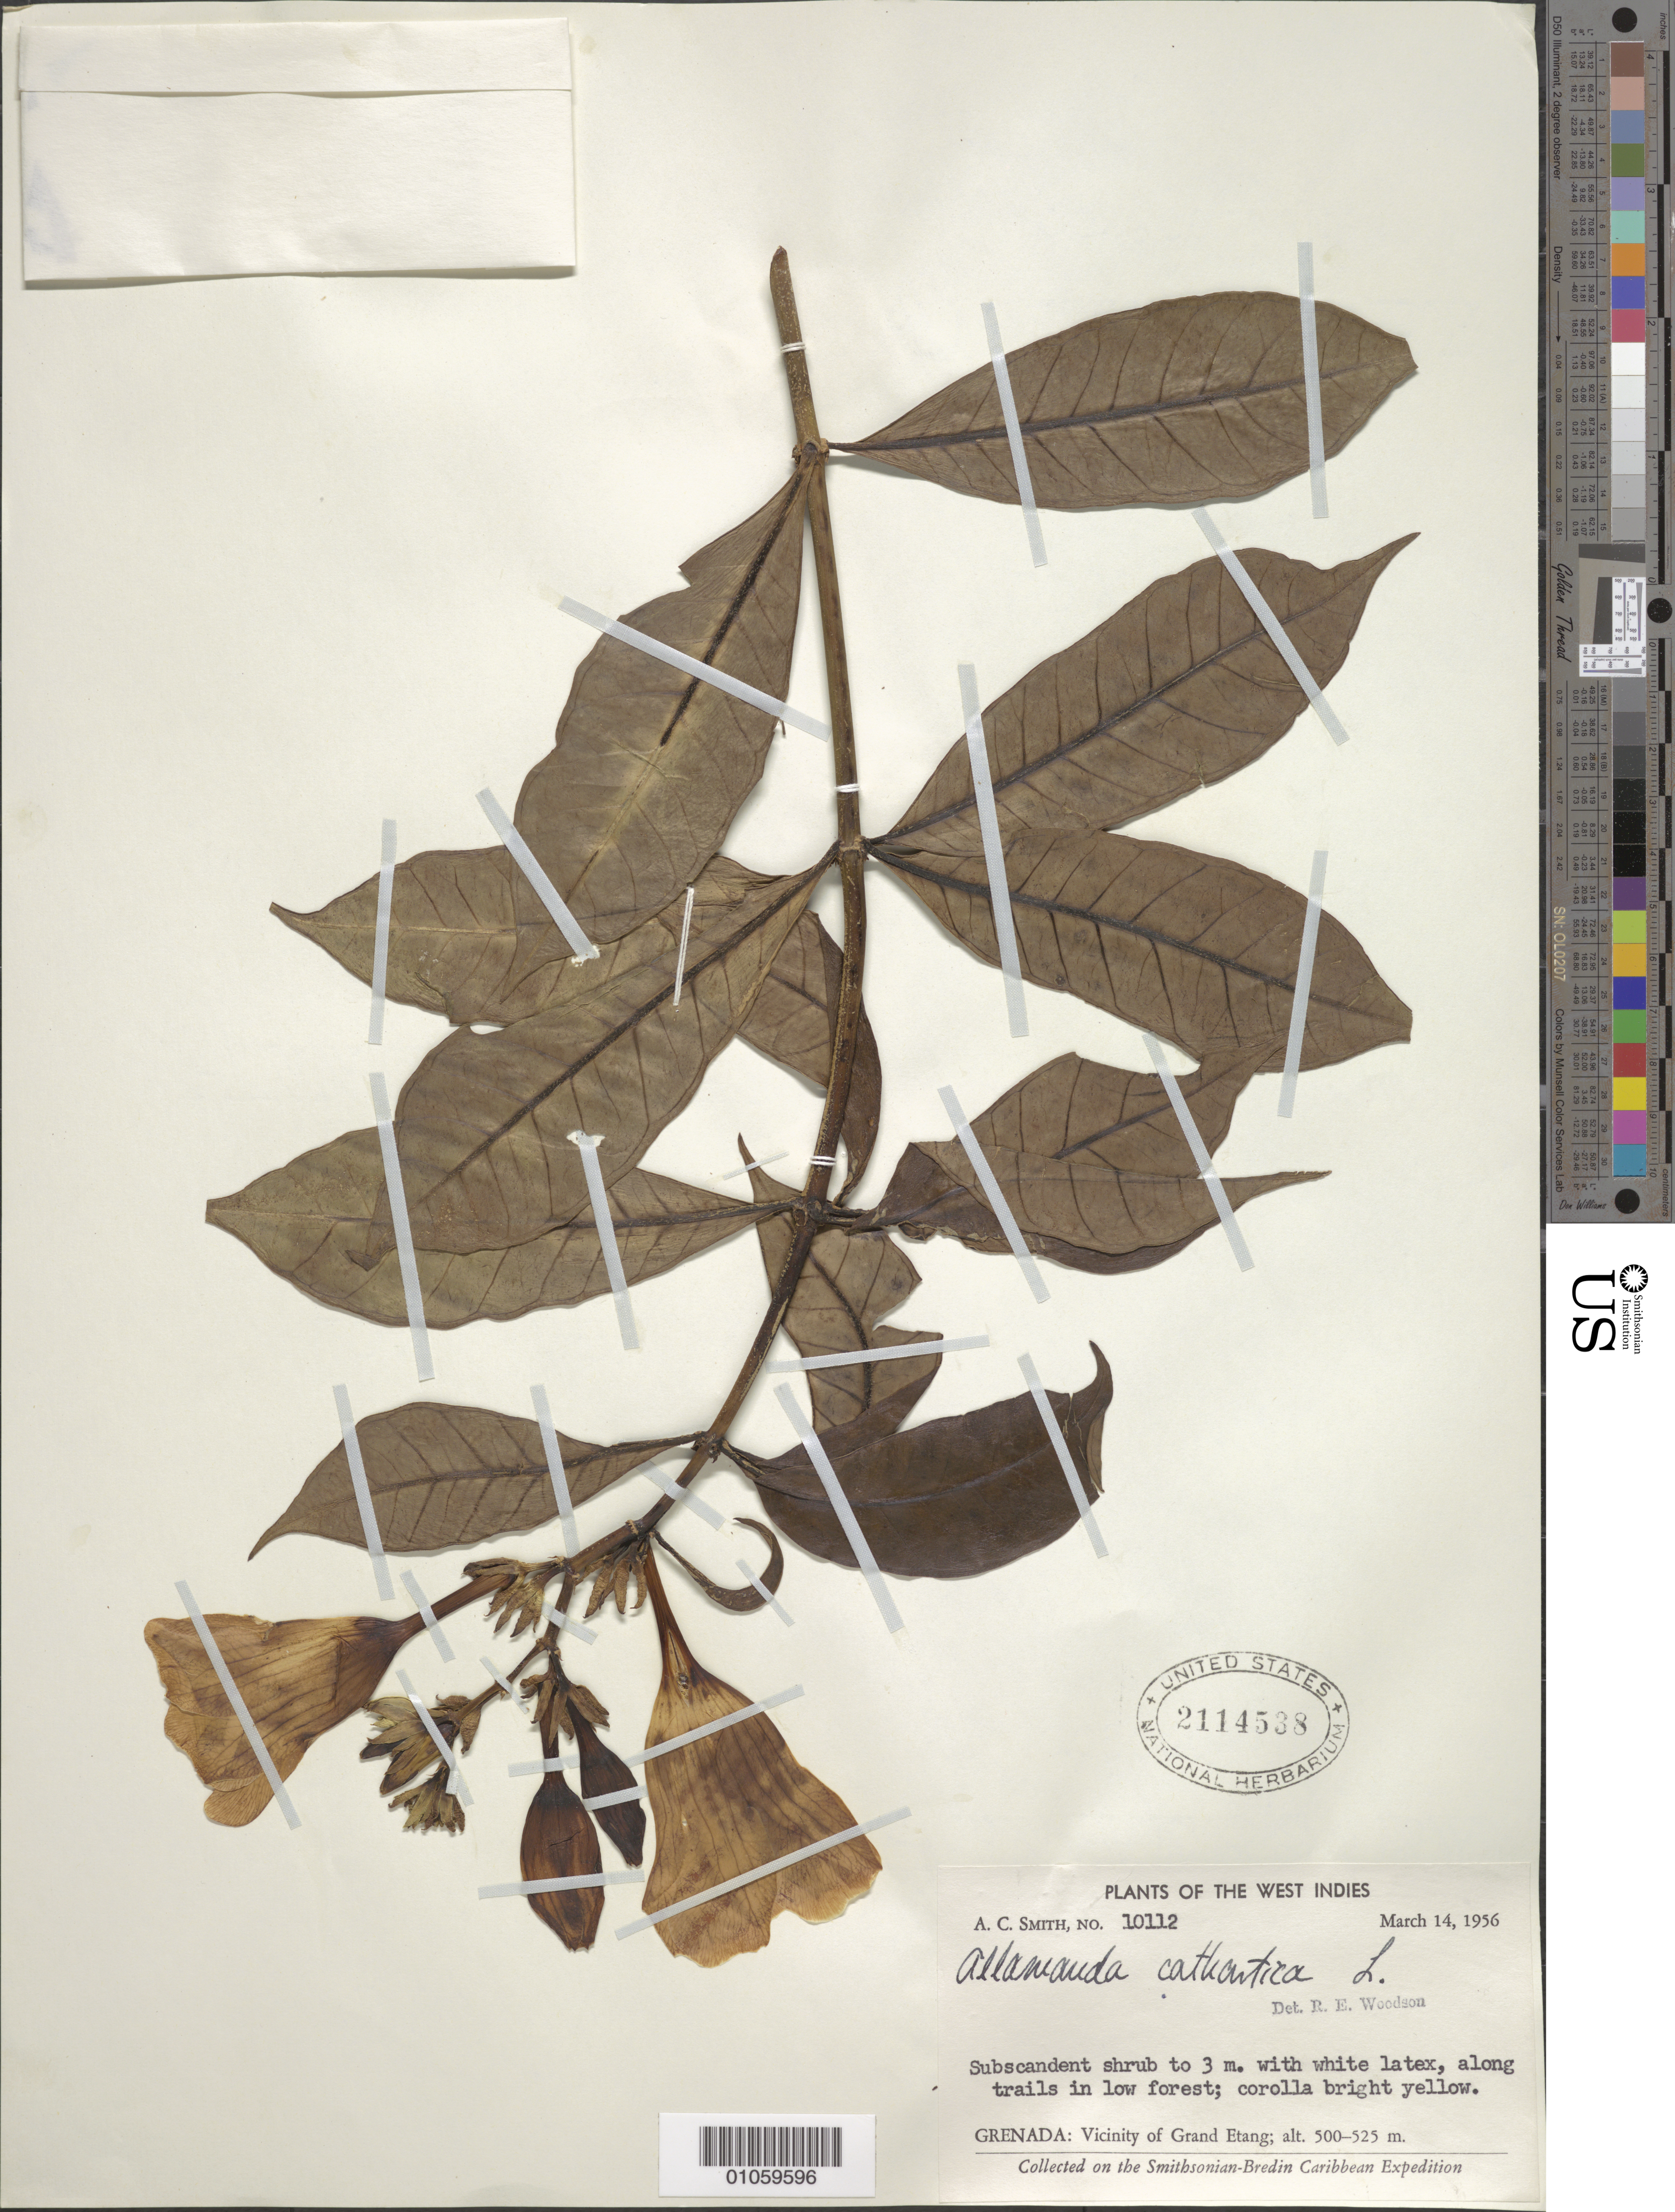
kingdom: Plantae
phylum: Tracheophyta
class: Magnoliopsida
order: Gentianales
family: Apocynaceae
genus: Allamanda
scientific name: Allamanda cathartica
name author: L.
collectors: A. C. Smith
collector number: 10112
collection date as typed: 14 Mar 1956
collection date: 1956-03-14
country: Grenada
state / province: Saint Andrew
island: Grenada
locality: Vicinity of Grand Etang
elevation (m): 500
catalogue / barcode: US 2114538